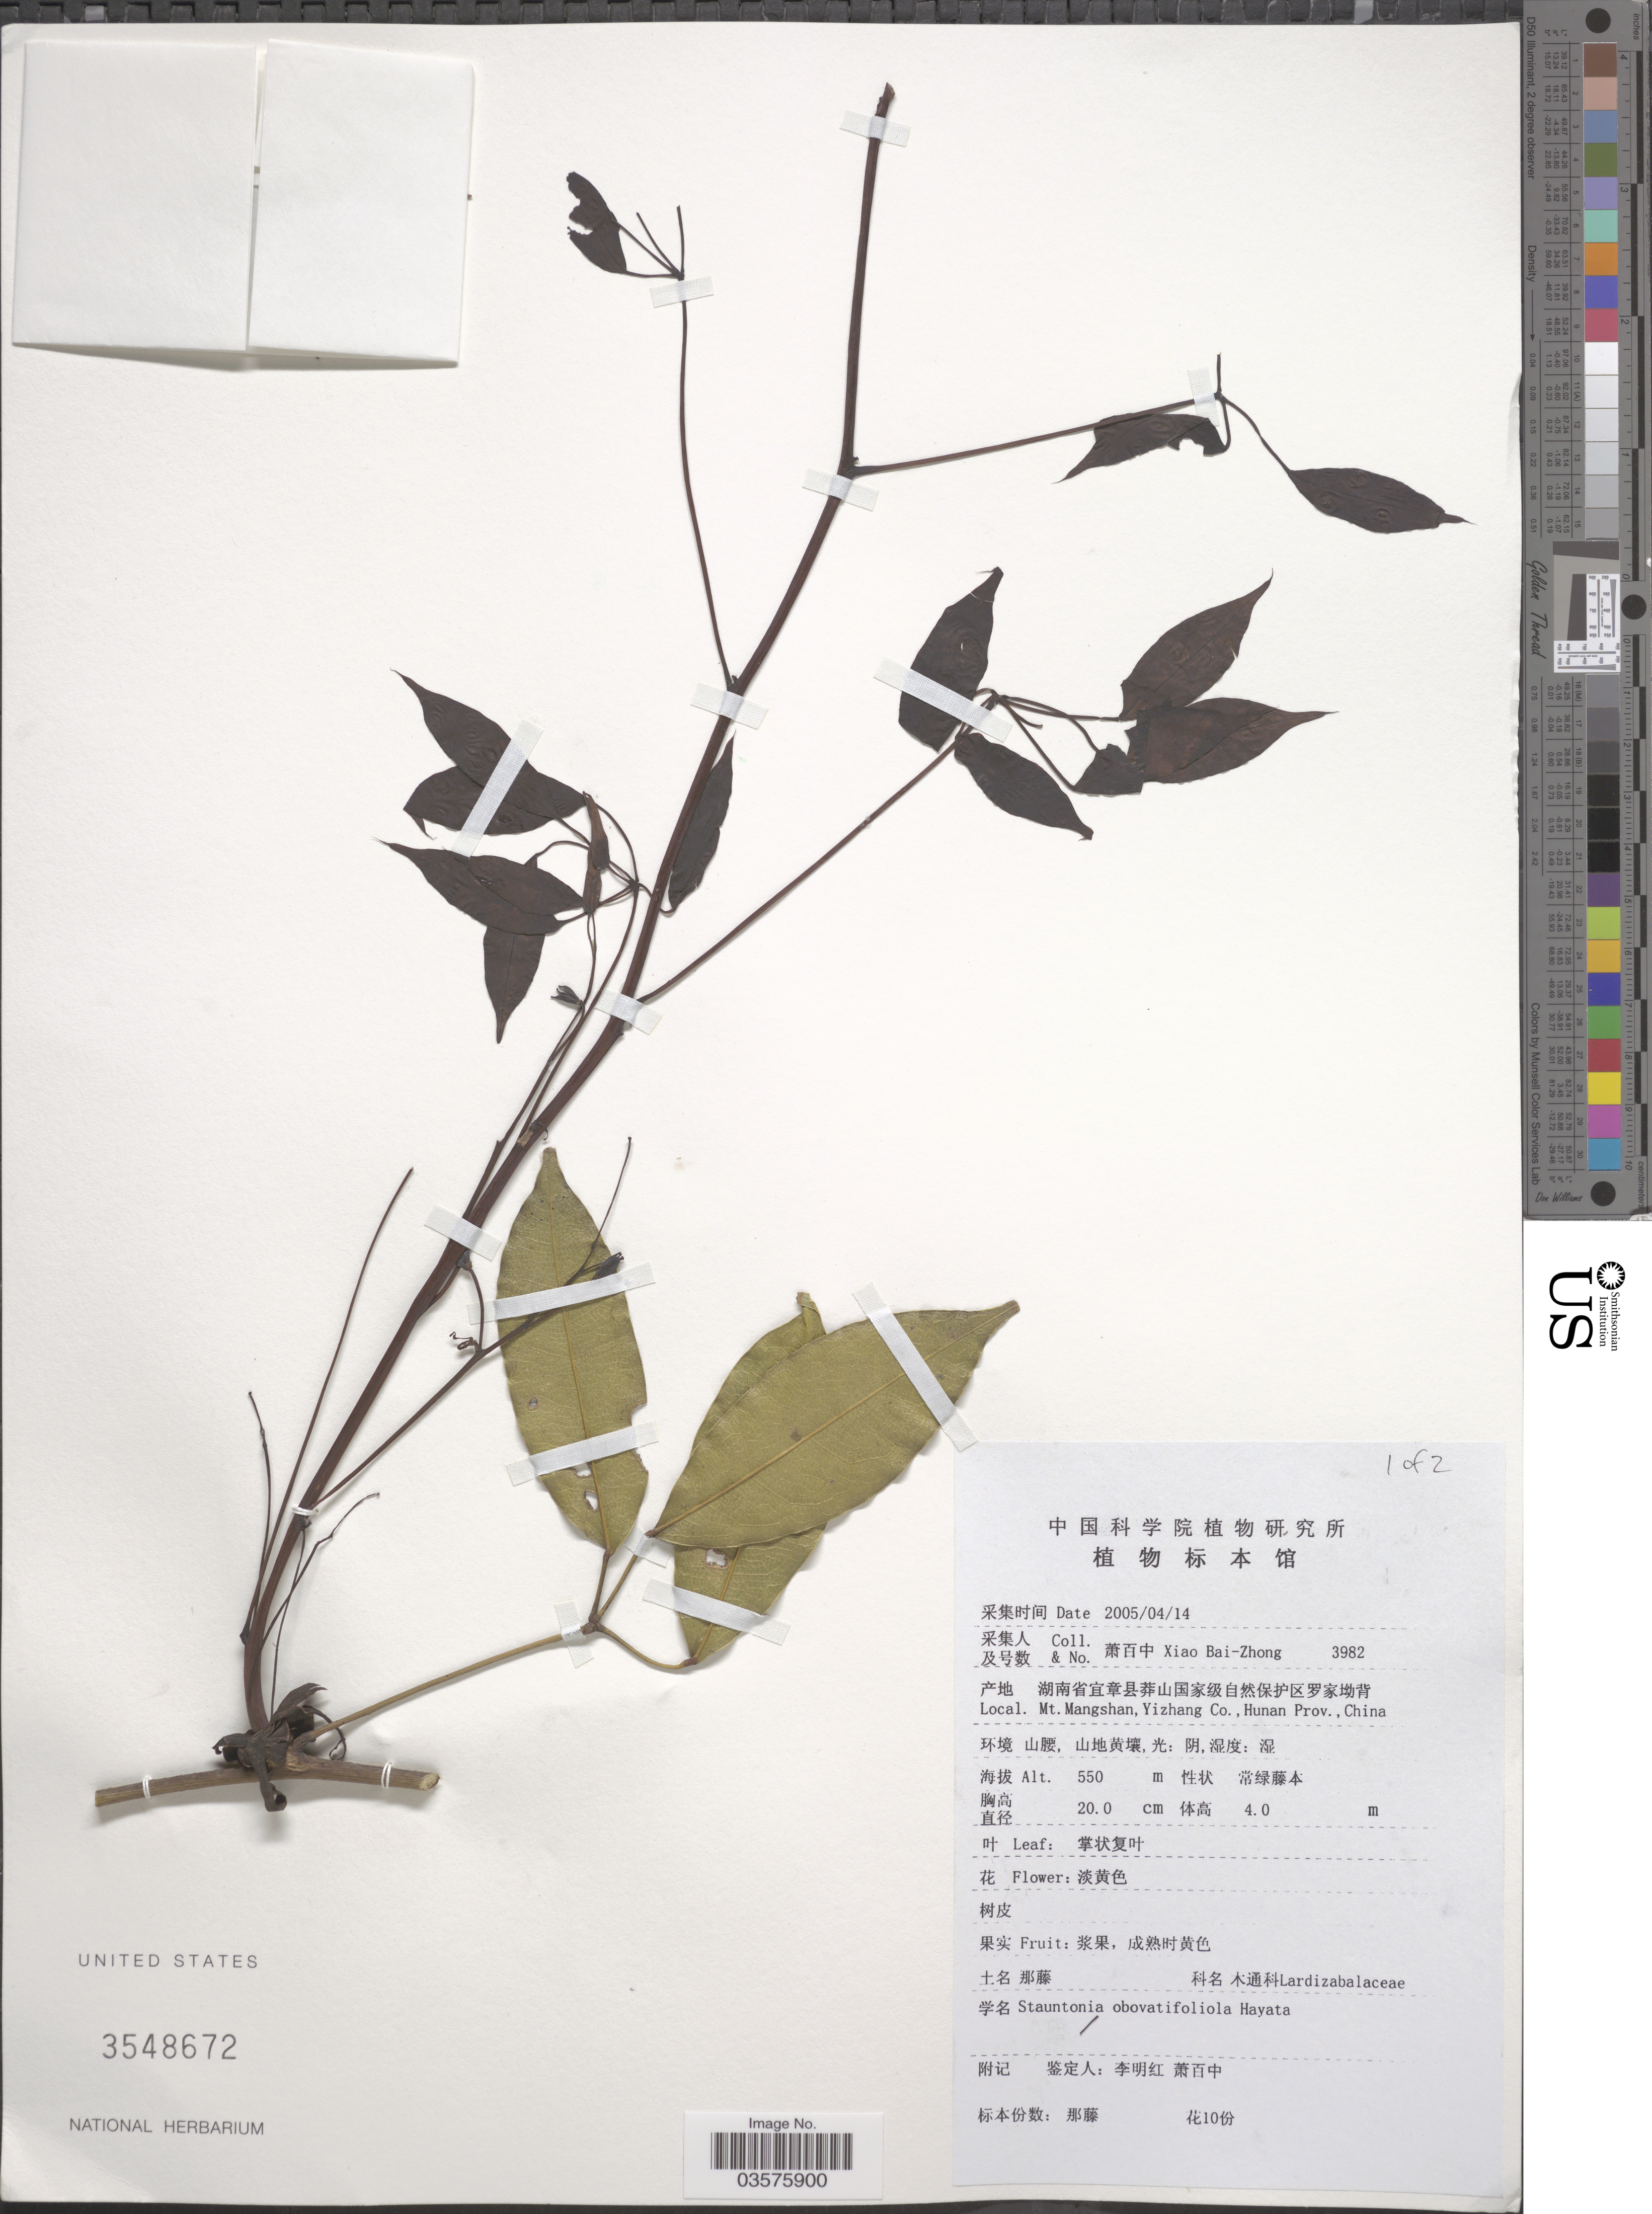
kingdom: Plantae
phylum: Tracheophyta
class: Magnoliopsida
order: Ranunculales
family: Lardizabalaceae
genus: Stauntonia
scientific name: Stauntonia obovatifoliola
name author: Hayata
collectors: B. Z. Xiao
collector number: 3982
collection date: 2005-04-14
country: China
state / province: Hunan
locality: Mt. Mangshan, Yizhang Co.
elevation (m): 550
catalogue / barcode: US 3548672